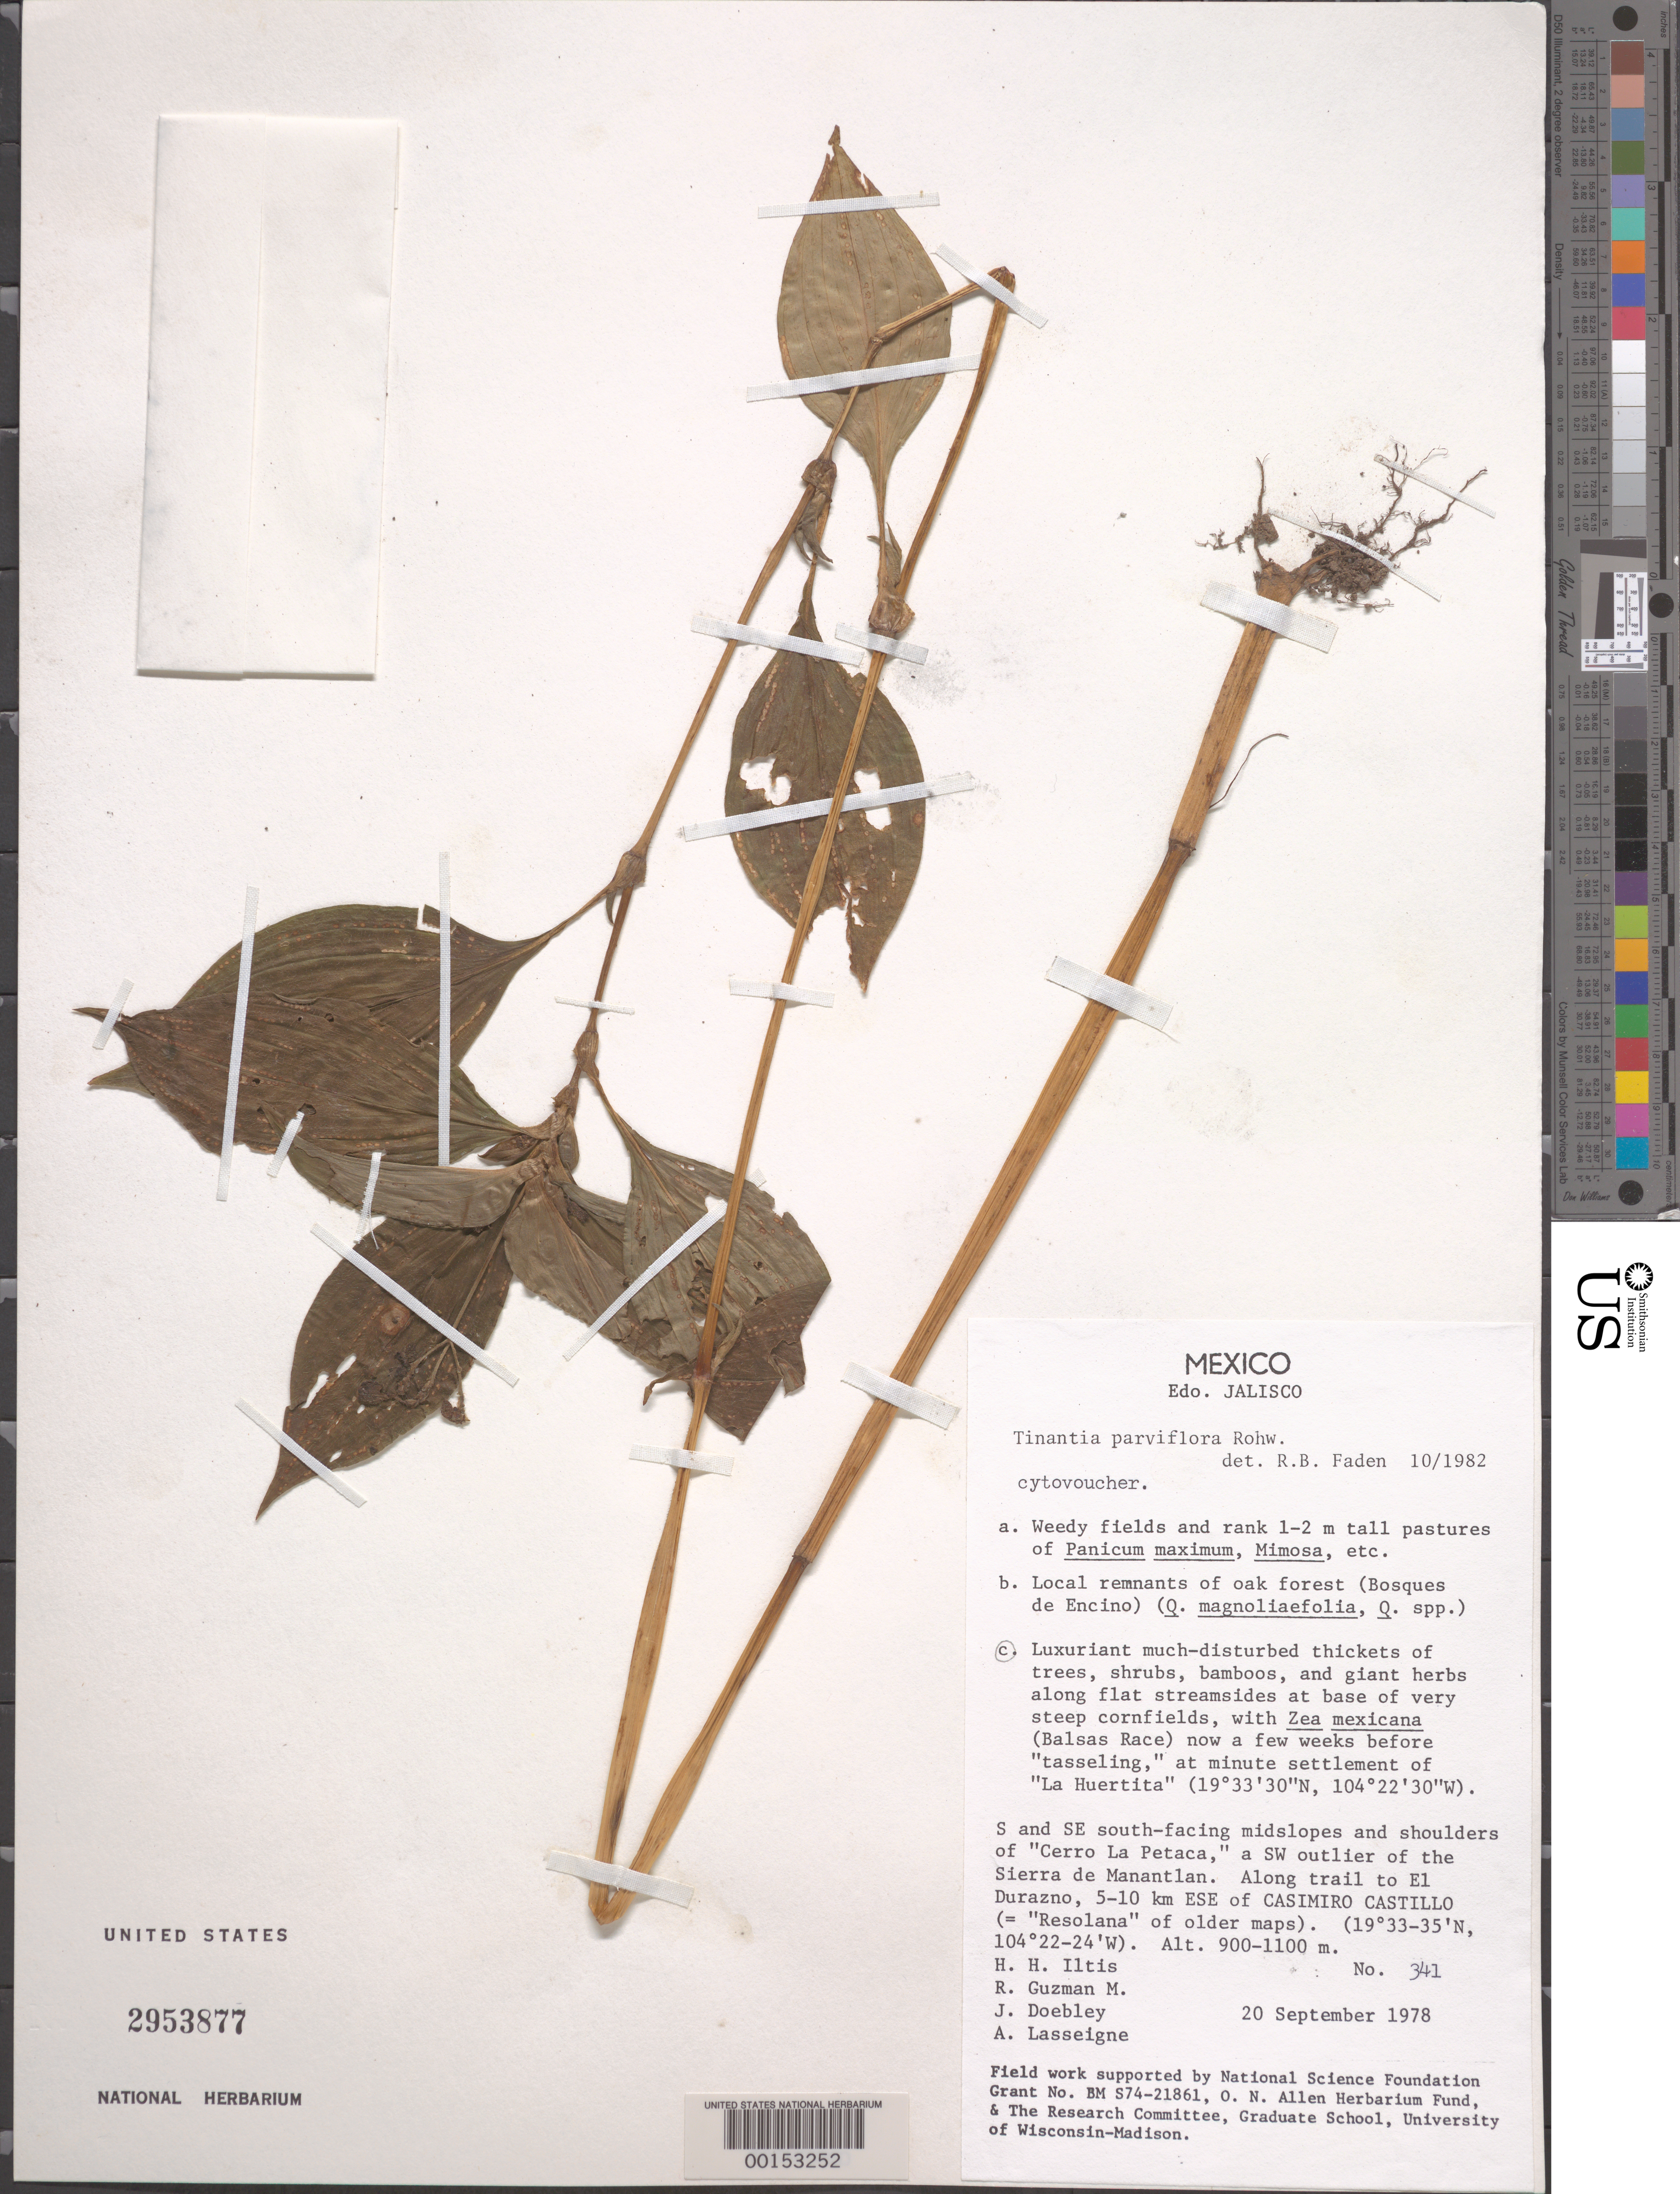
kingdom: Plantae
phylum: Tracheophyta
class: Liliopsida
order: Commelinales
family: Commelinaceae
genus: Tinantia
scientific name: Tinantia parviflora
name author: Rohweder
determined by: Faden, Robert B., (US), Smithsonian Institution - National Museum of Natural History (UNITED STATES)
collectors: H. H. Iltis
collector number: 341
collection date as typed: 20 Sep 1978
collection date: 1978-09-20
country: Mexico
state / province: Jalisco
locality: Cerro La Petaca, Sierra de Manantlan; trail to Durazno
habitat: Disturbed thikets, streambank at base of steep cornfields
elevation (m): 900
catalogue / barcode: US 2953877